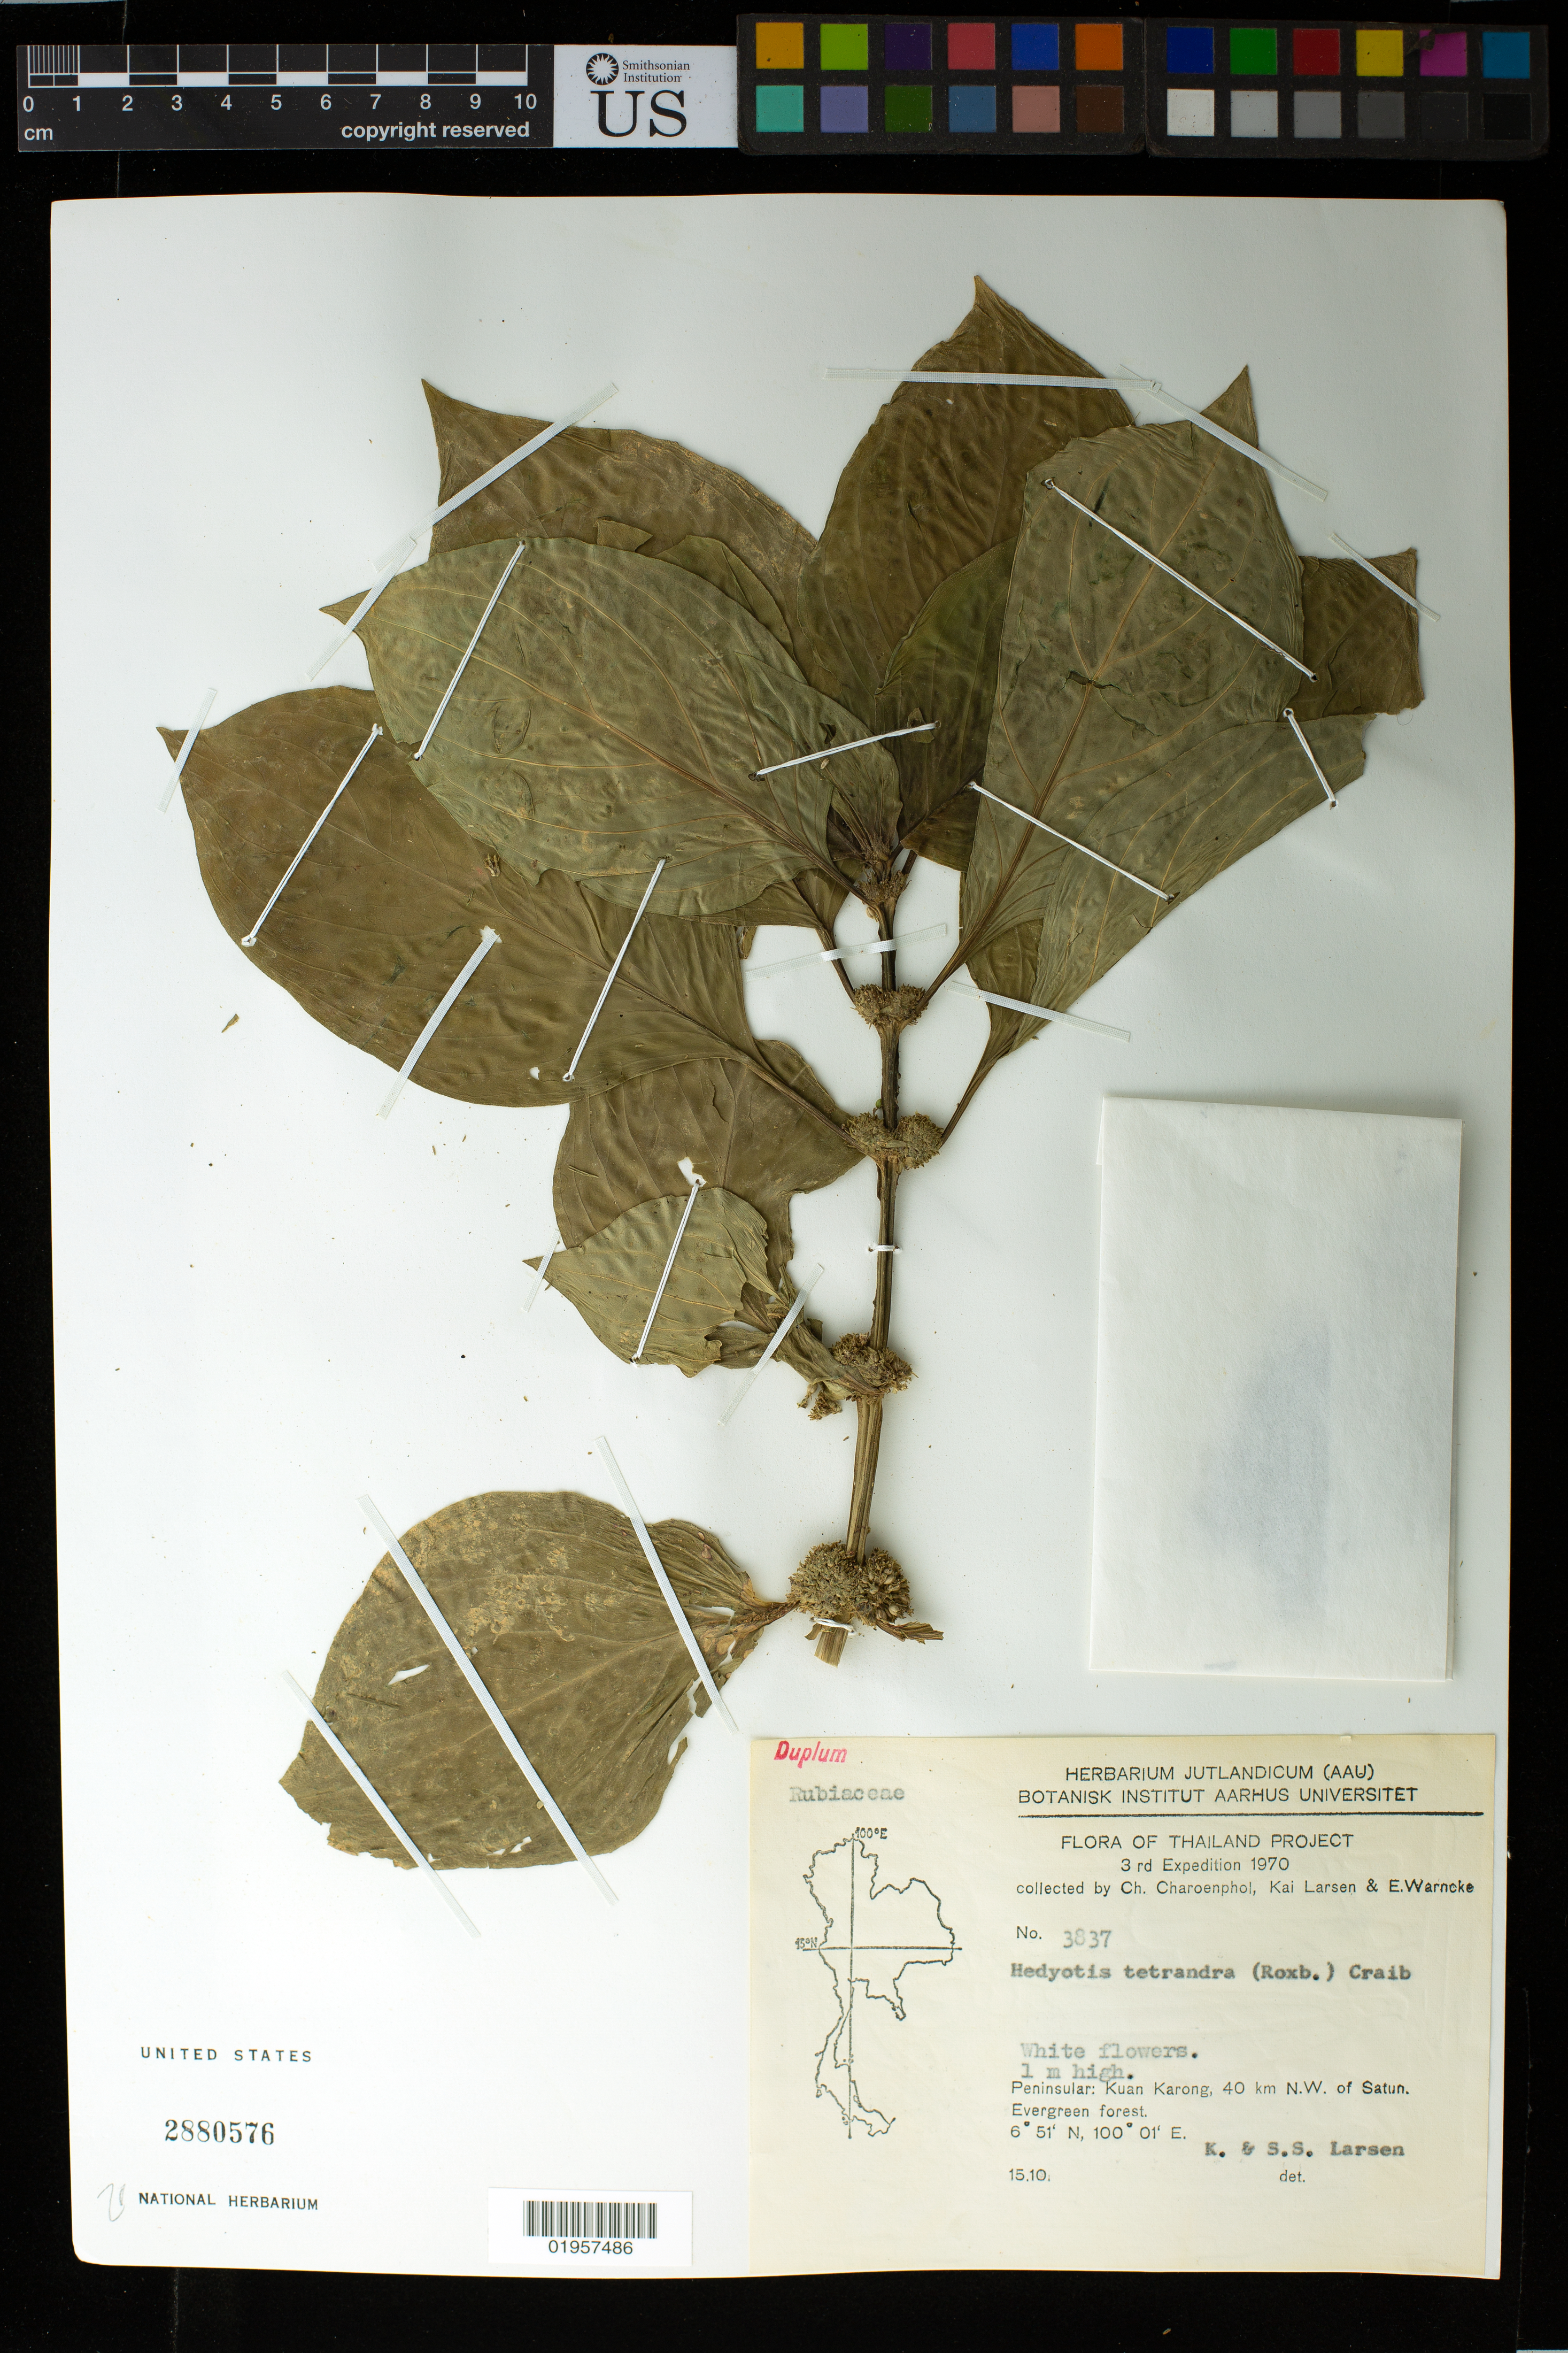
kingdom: Plantae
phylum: Tracheophyta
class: Magnoliopsida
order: Gentianales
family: Rubiaceae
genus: Hedyotis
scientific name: Hedyotis tetrandra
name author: (Roxb.) Craib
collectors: C. Charoenphol, K. Larsen & E. Warncke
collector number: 3837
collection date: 1970-10-15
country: Thailand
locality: Peninsular: Kuan Karong, 40 km NW of Satun.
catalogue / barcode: US 2880576